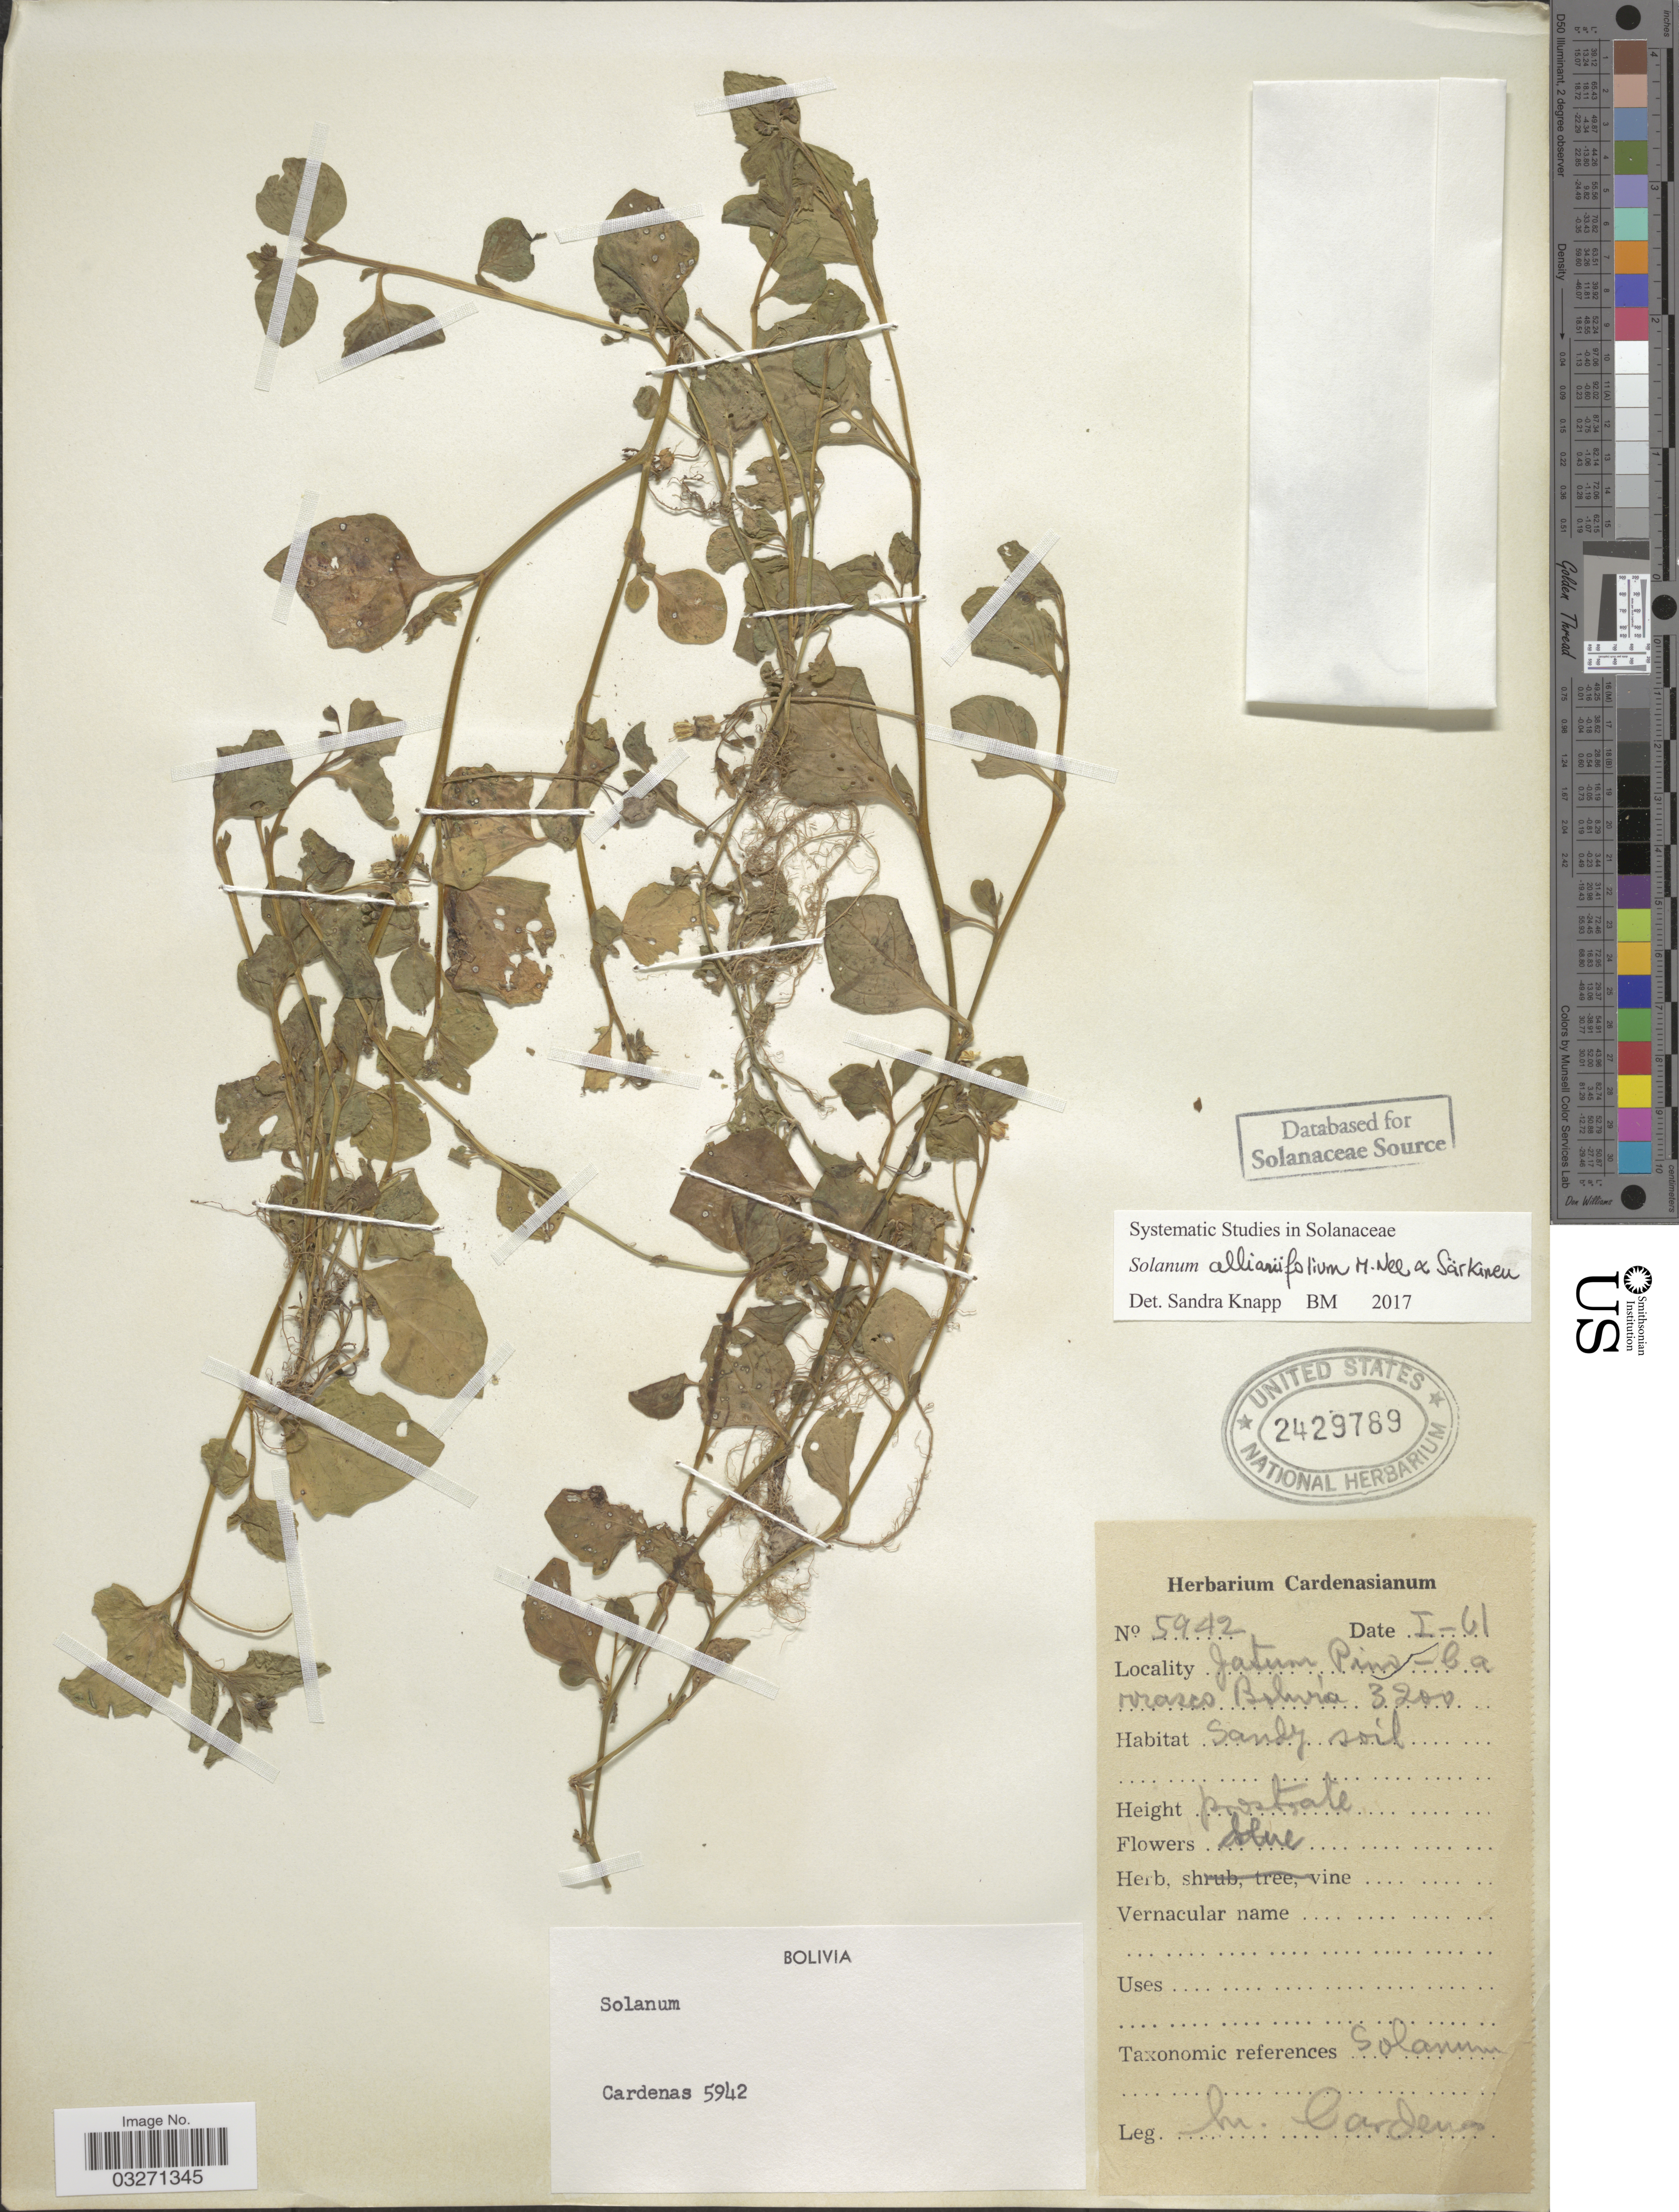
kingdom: Plantae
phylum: Tracheophyta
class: Magnoliopsida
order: Solanales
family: Solanaceae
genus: Solanum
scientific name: Solanum alliariifolium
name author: M. Nee & Särkinen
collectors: M. Cárdenas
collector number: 5942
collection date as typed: Transcribed d/m/y: /1/61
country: Bolivia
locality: Jatum Pim - Carrasco.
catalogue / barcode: US 2429789